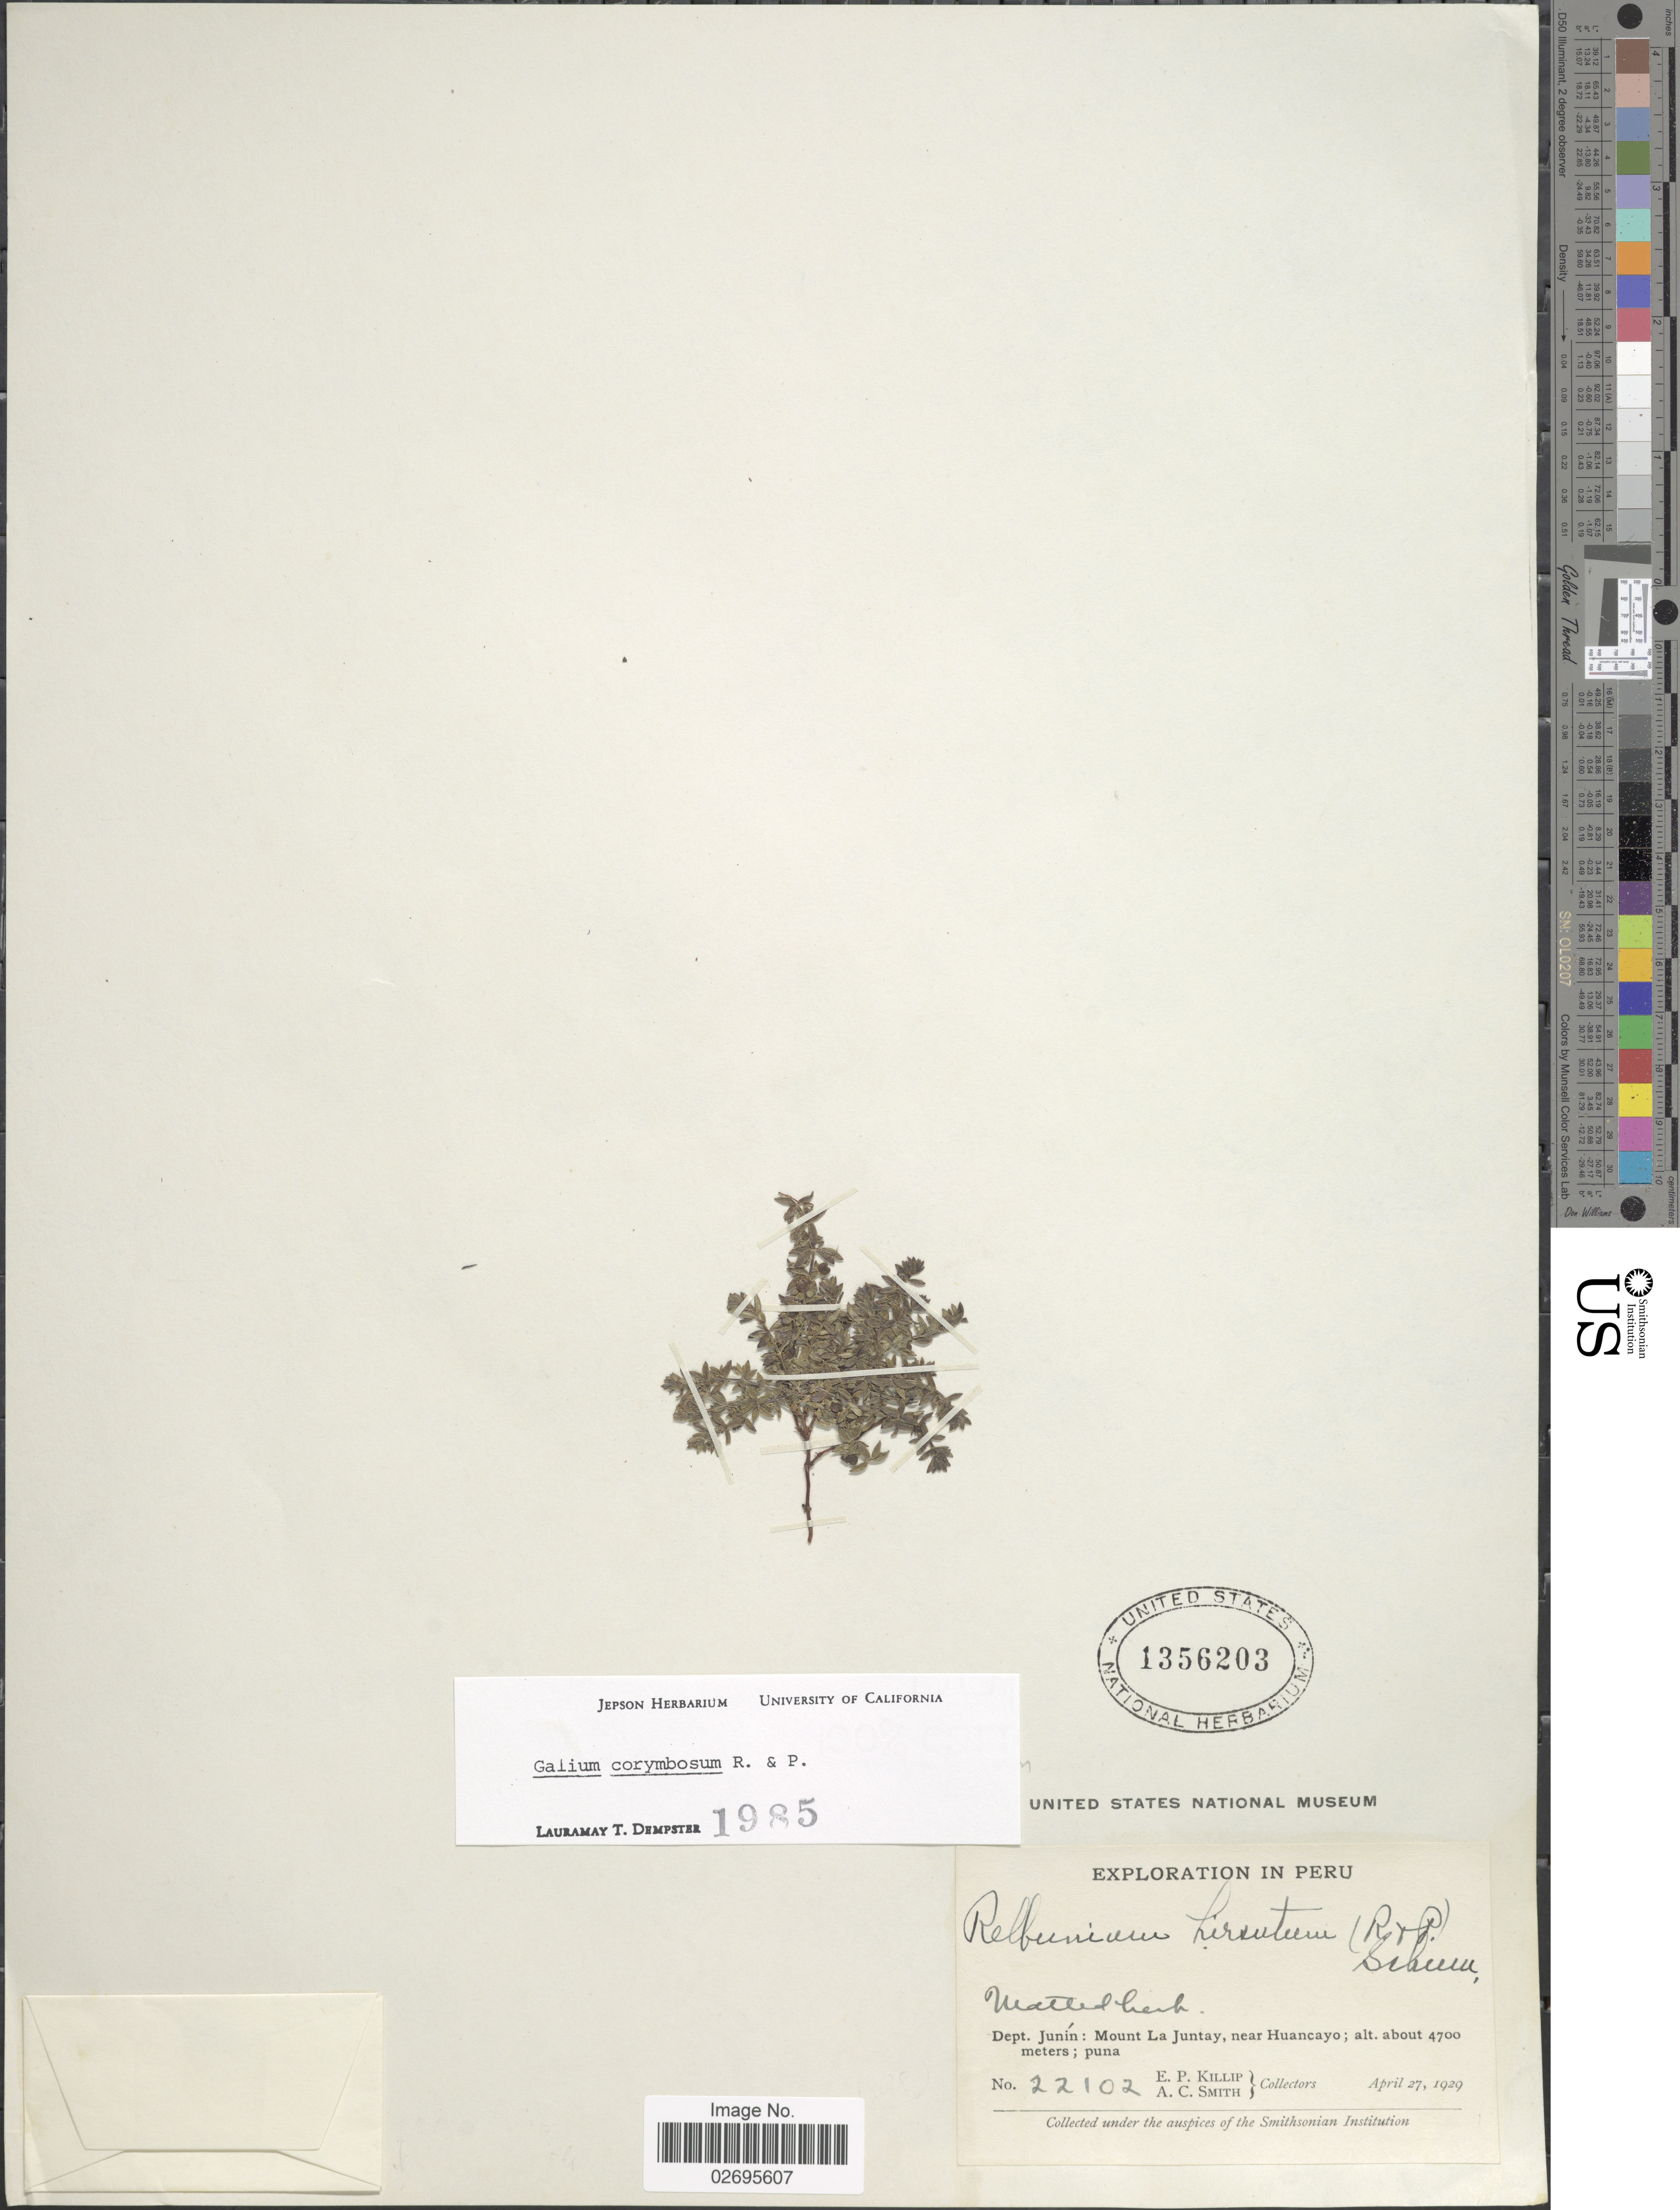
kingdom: Plantae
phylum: Tracheophyta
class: Magnoliopsida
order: Gentianales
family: Rubiaceae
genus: Galium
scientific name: Galium corymbosum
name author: Ruiz & Pav.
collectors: E. P. Killip & A. C. Smith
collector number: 22102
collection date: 1929-04-27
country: Peru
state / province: Junín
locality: Dept. Junín: Mount La Juntay, near Huancayo; puna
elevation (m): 4700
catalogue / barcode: US 1356203